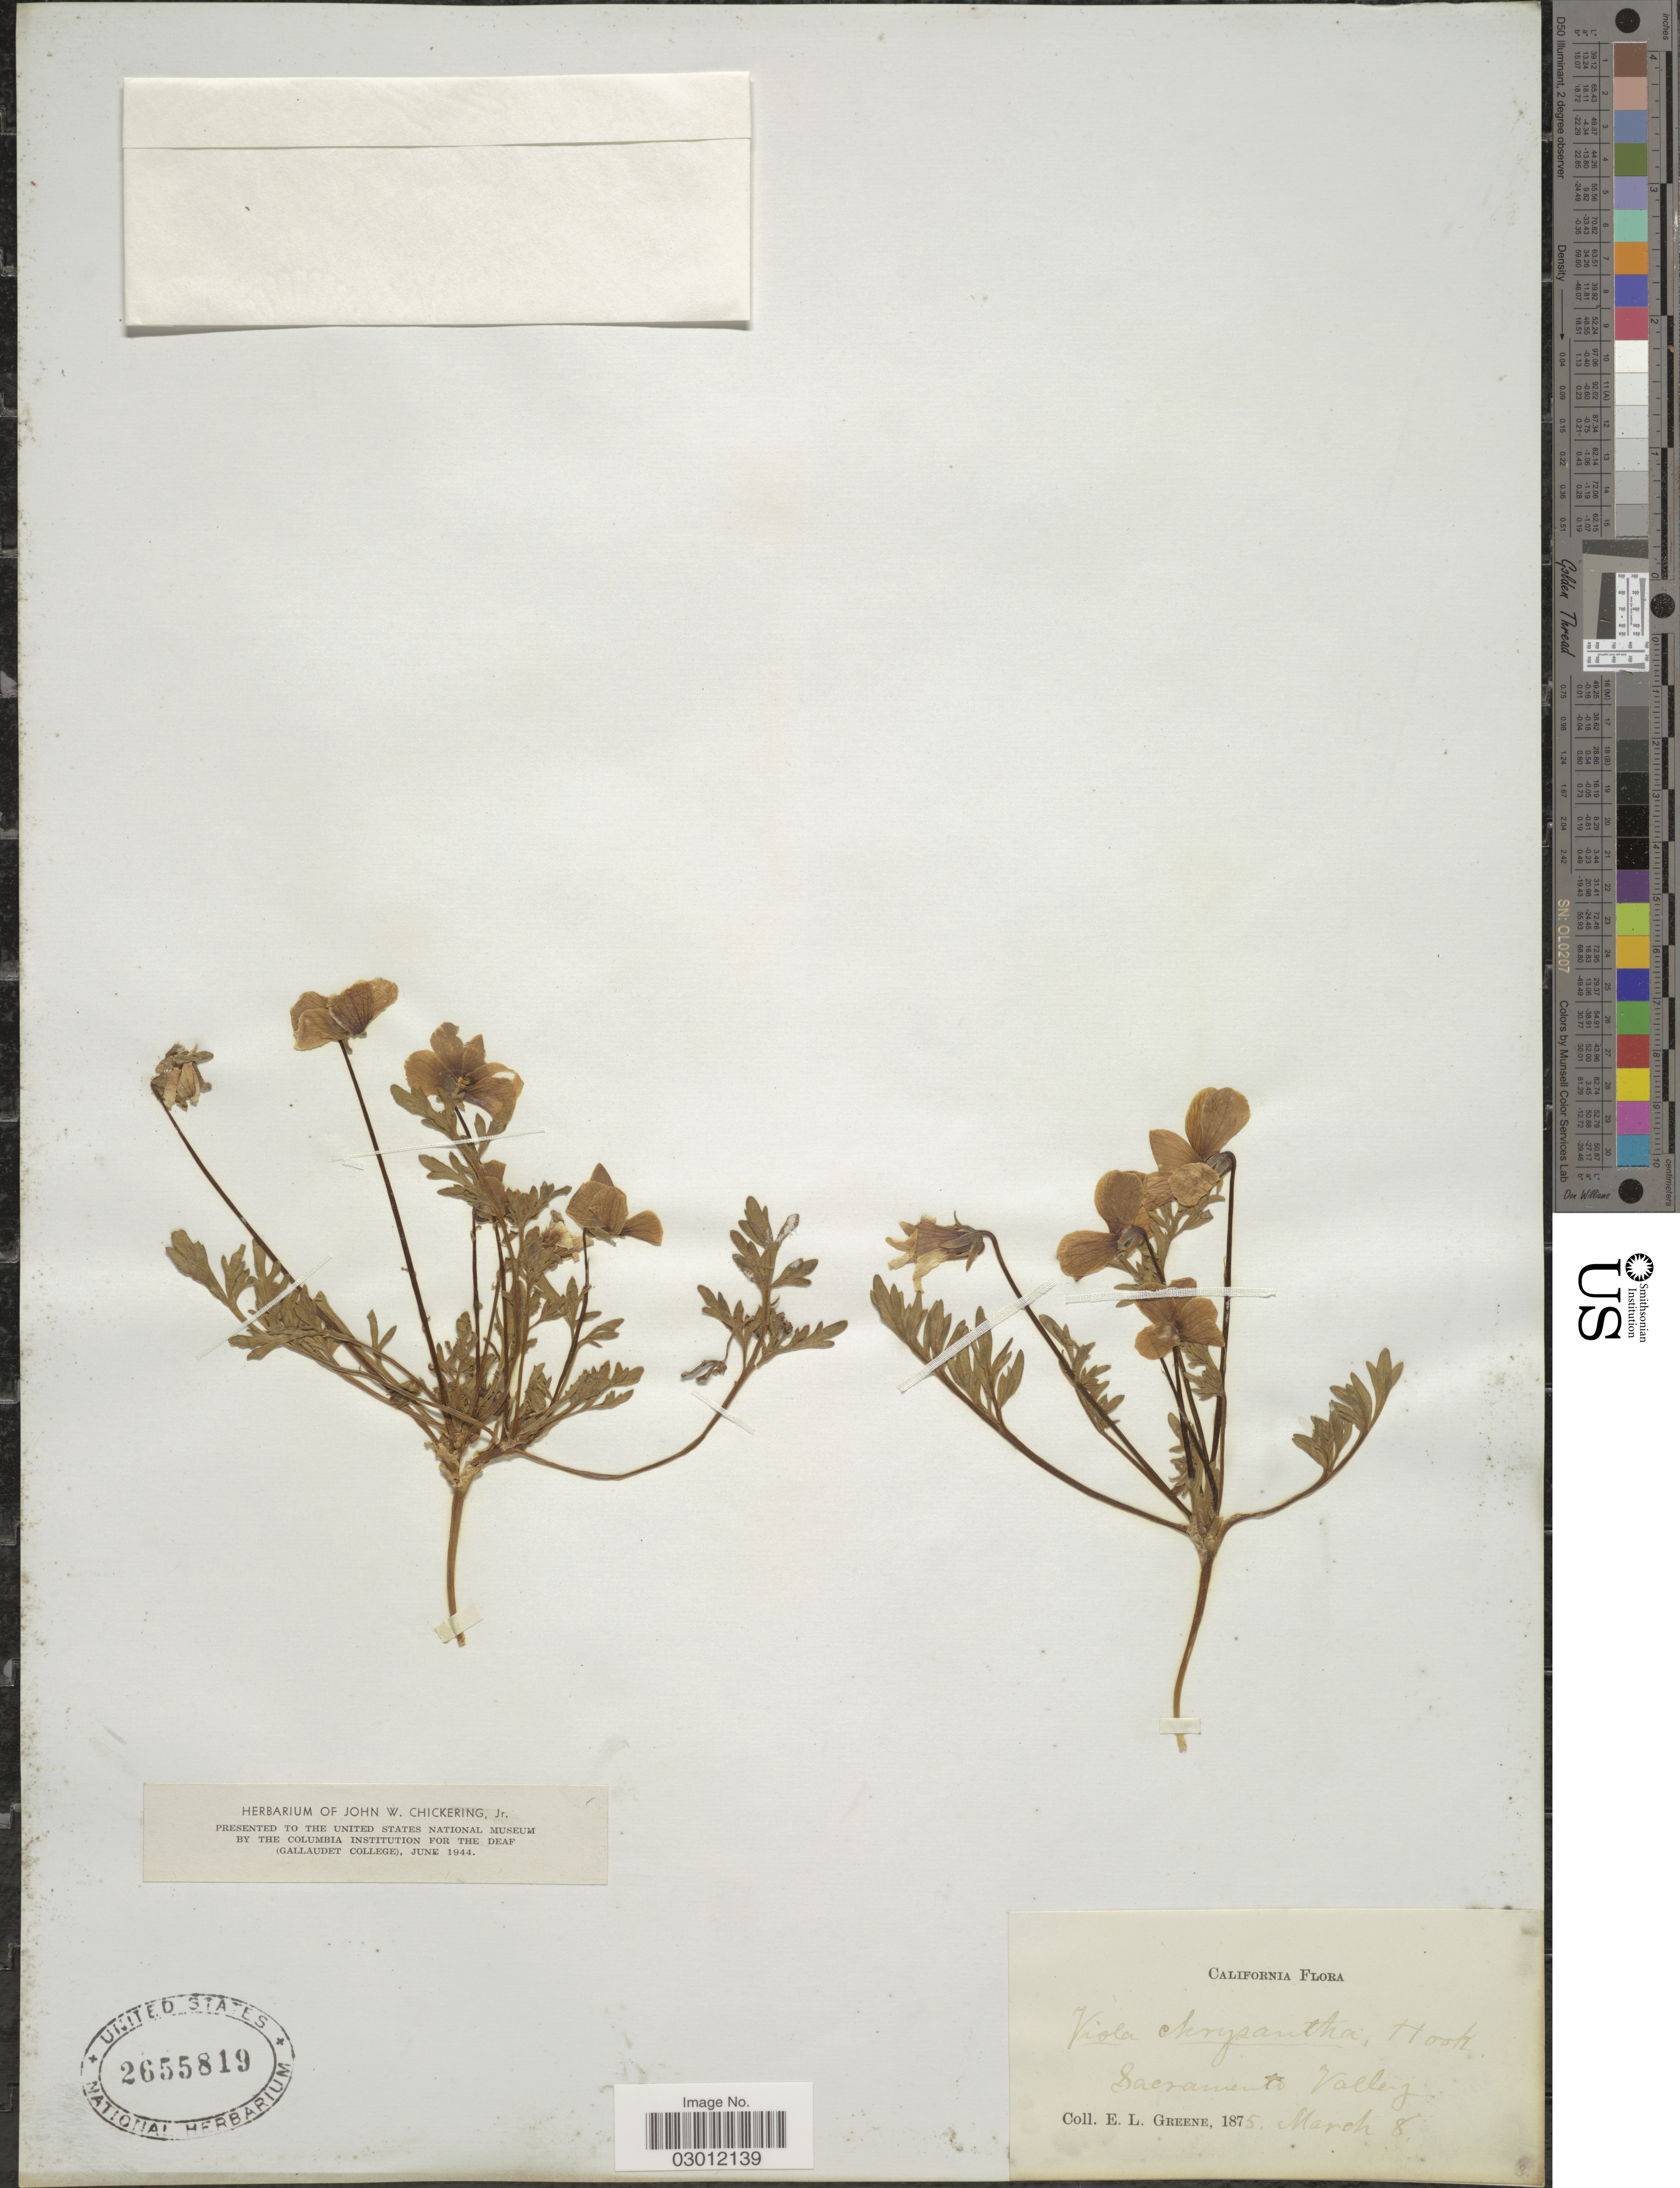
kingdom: Plantae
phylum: Tracheophyta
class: Magnoliopsida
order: Malpighiales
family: Violaceae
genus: Viola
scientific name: Viola x chrysantha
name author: Schrad. ex Rchb.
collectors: E. L. Greene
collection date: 1875-03-08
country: United States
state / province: California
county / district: Sacramento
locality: Sacramento Valley.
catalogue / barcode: US 2655819